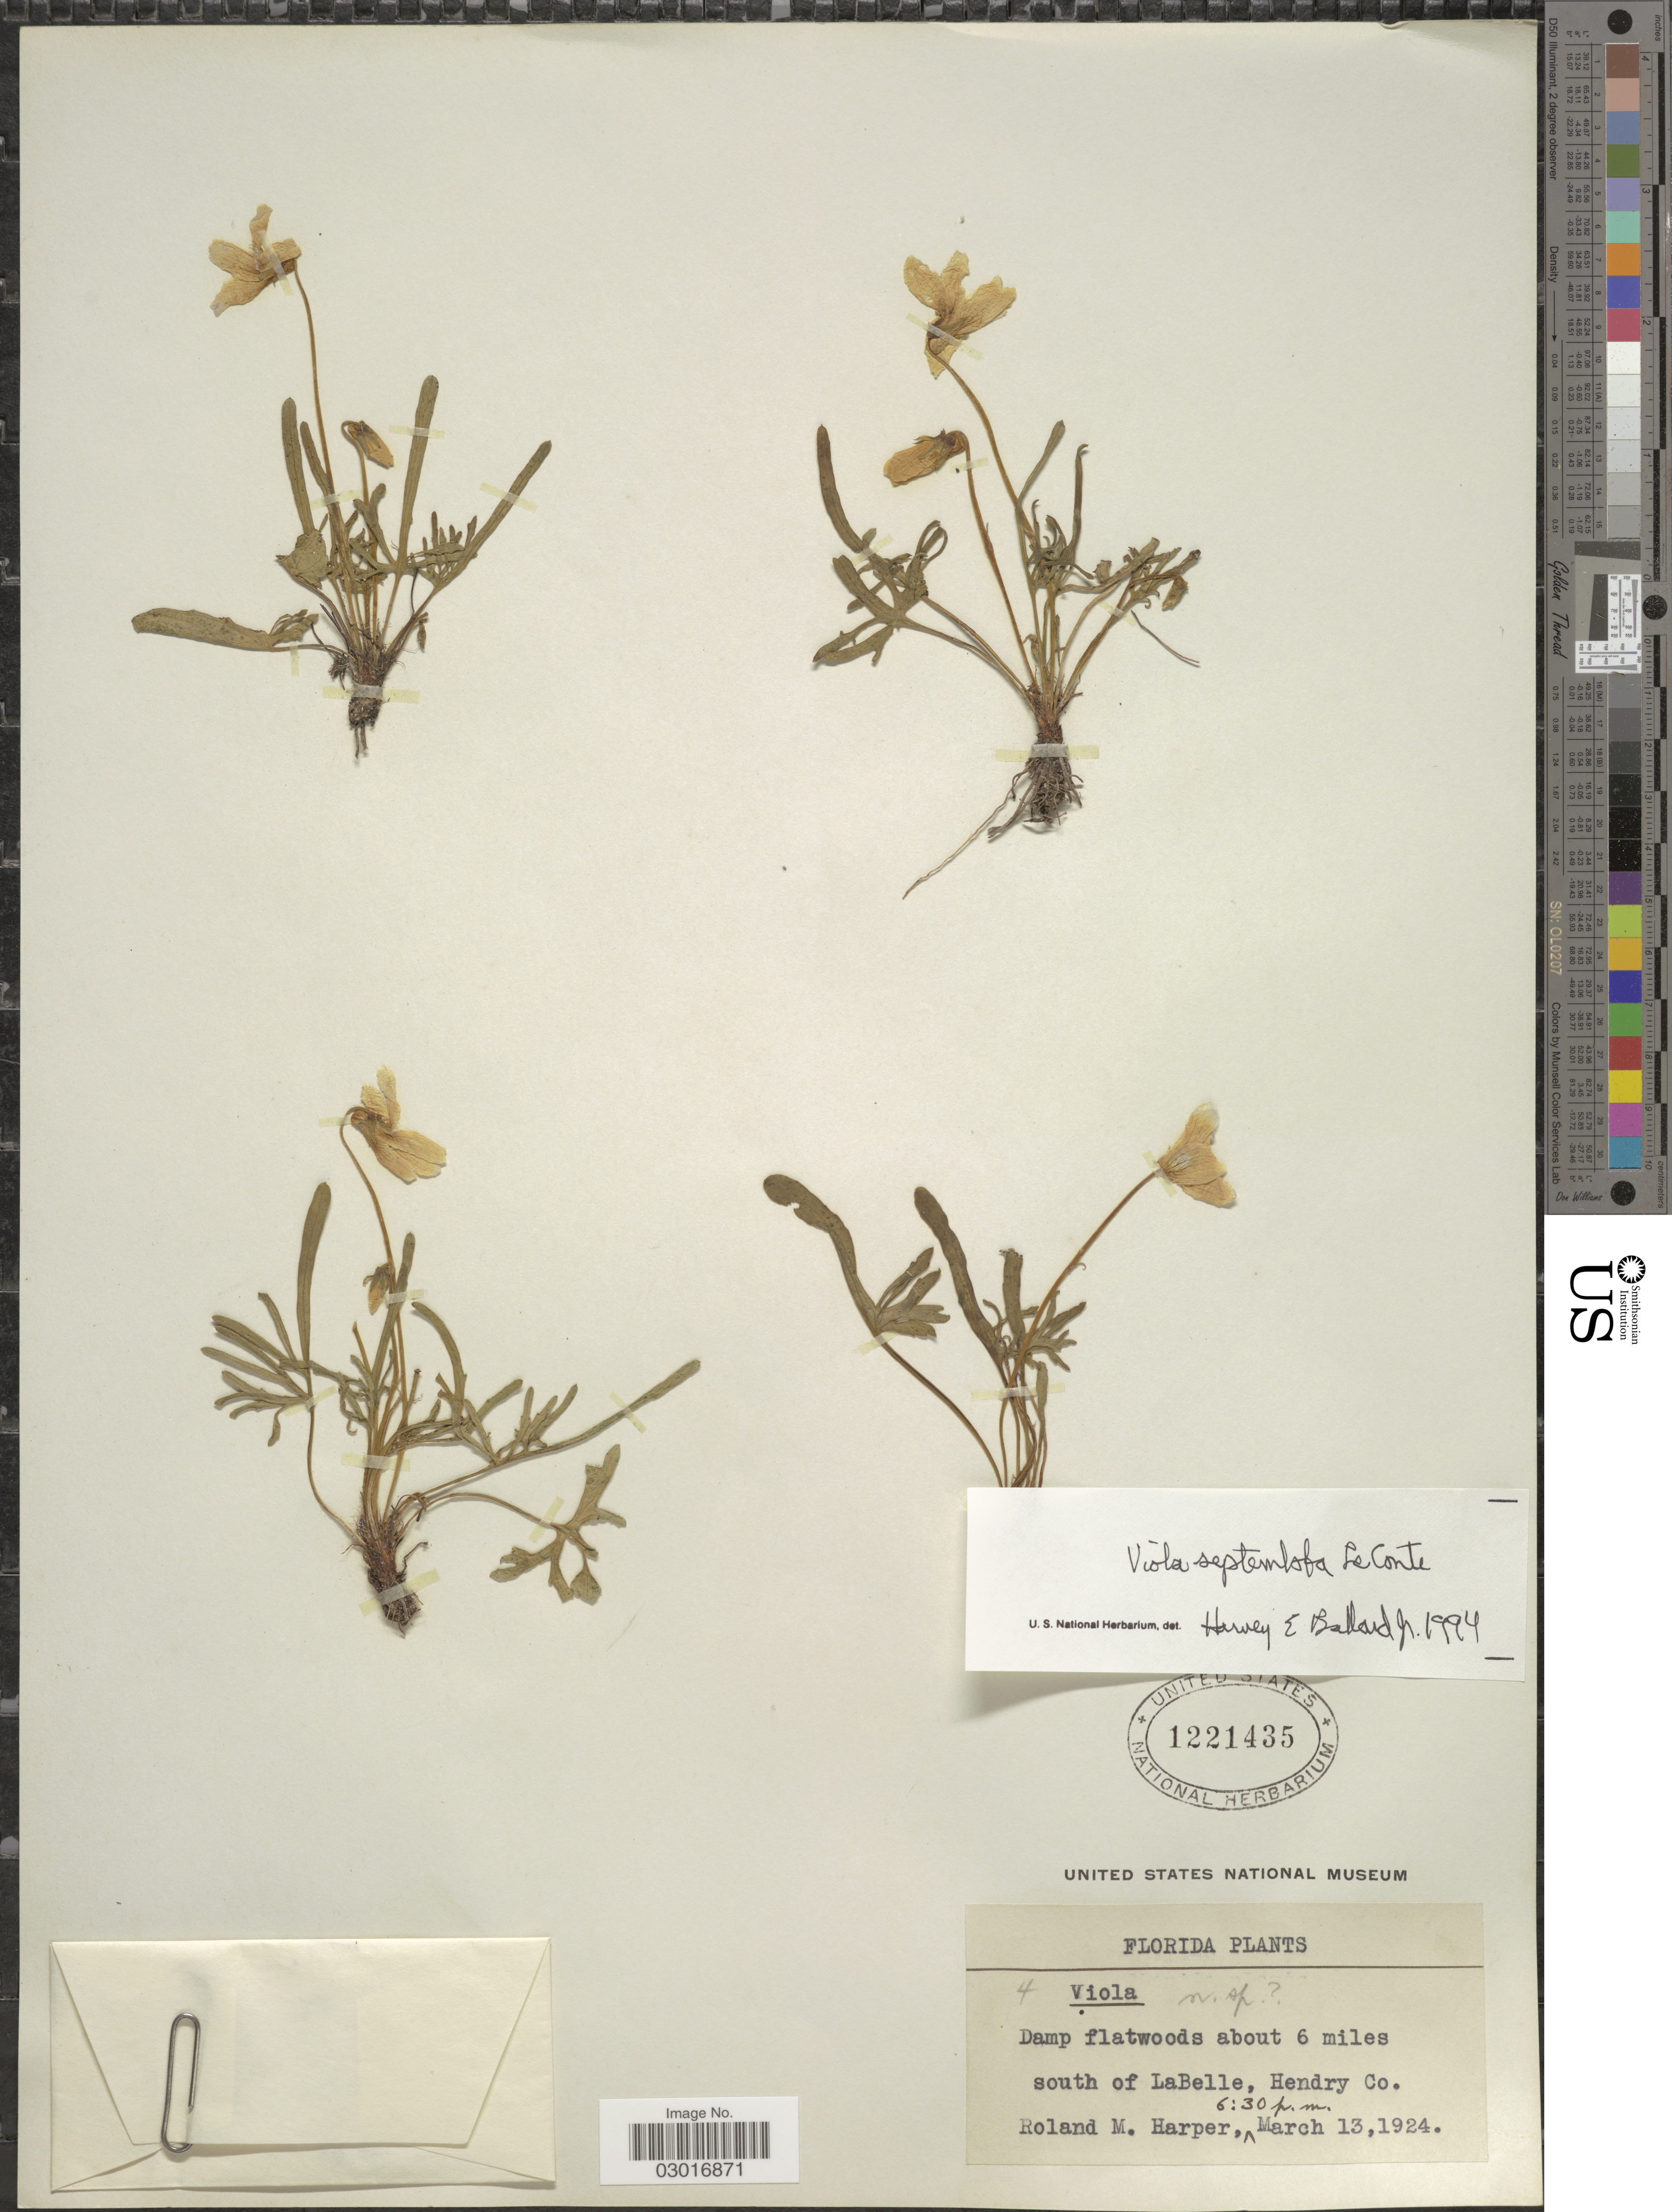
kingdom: Plantae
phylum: Tracheophyta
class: Magnoliopsida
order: Malpighiales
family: Violaceae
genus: Viola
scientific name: Viola septemloba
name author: LeConte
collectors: R. M. Harper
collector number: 4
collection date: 1924-03-13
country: United States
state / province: Florida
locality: Damp flatwoods about 6 miles south of LaBelle, Hendry Co.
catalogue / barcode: US 1221435